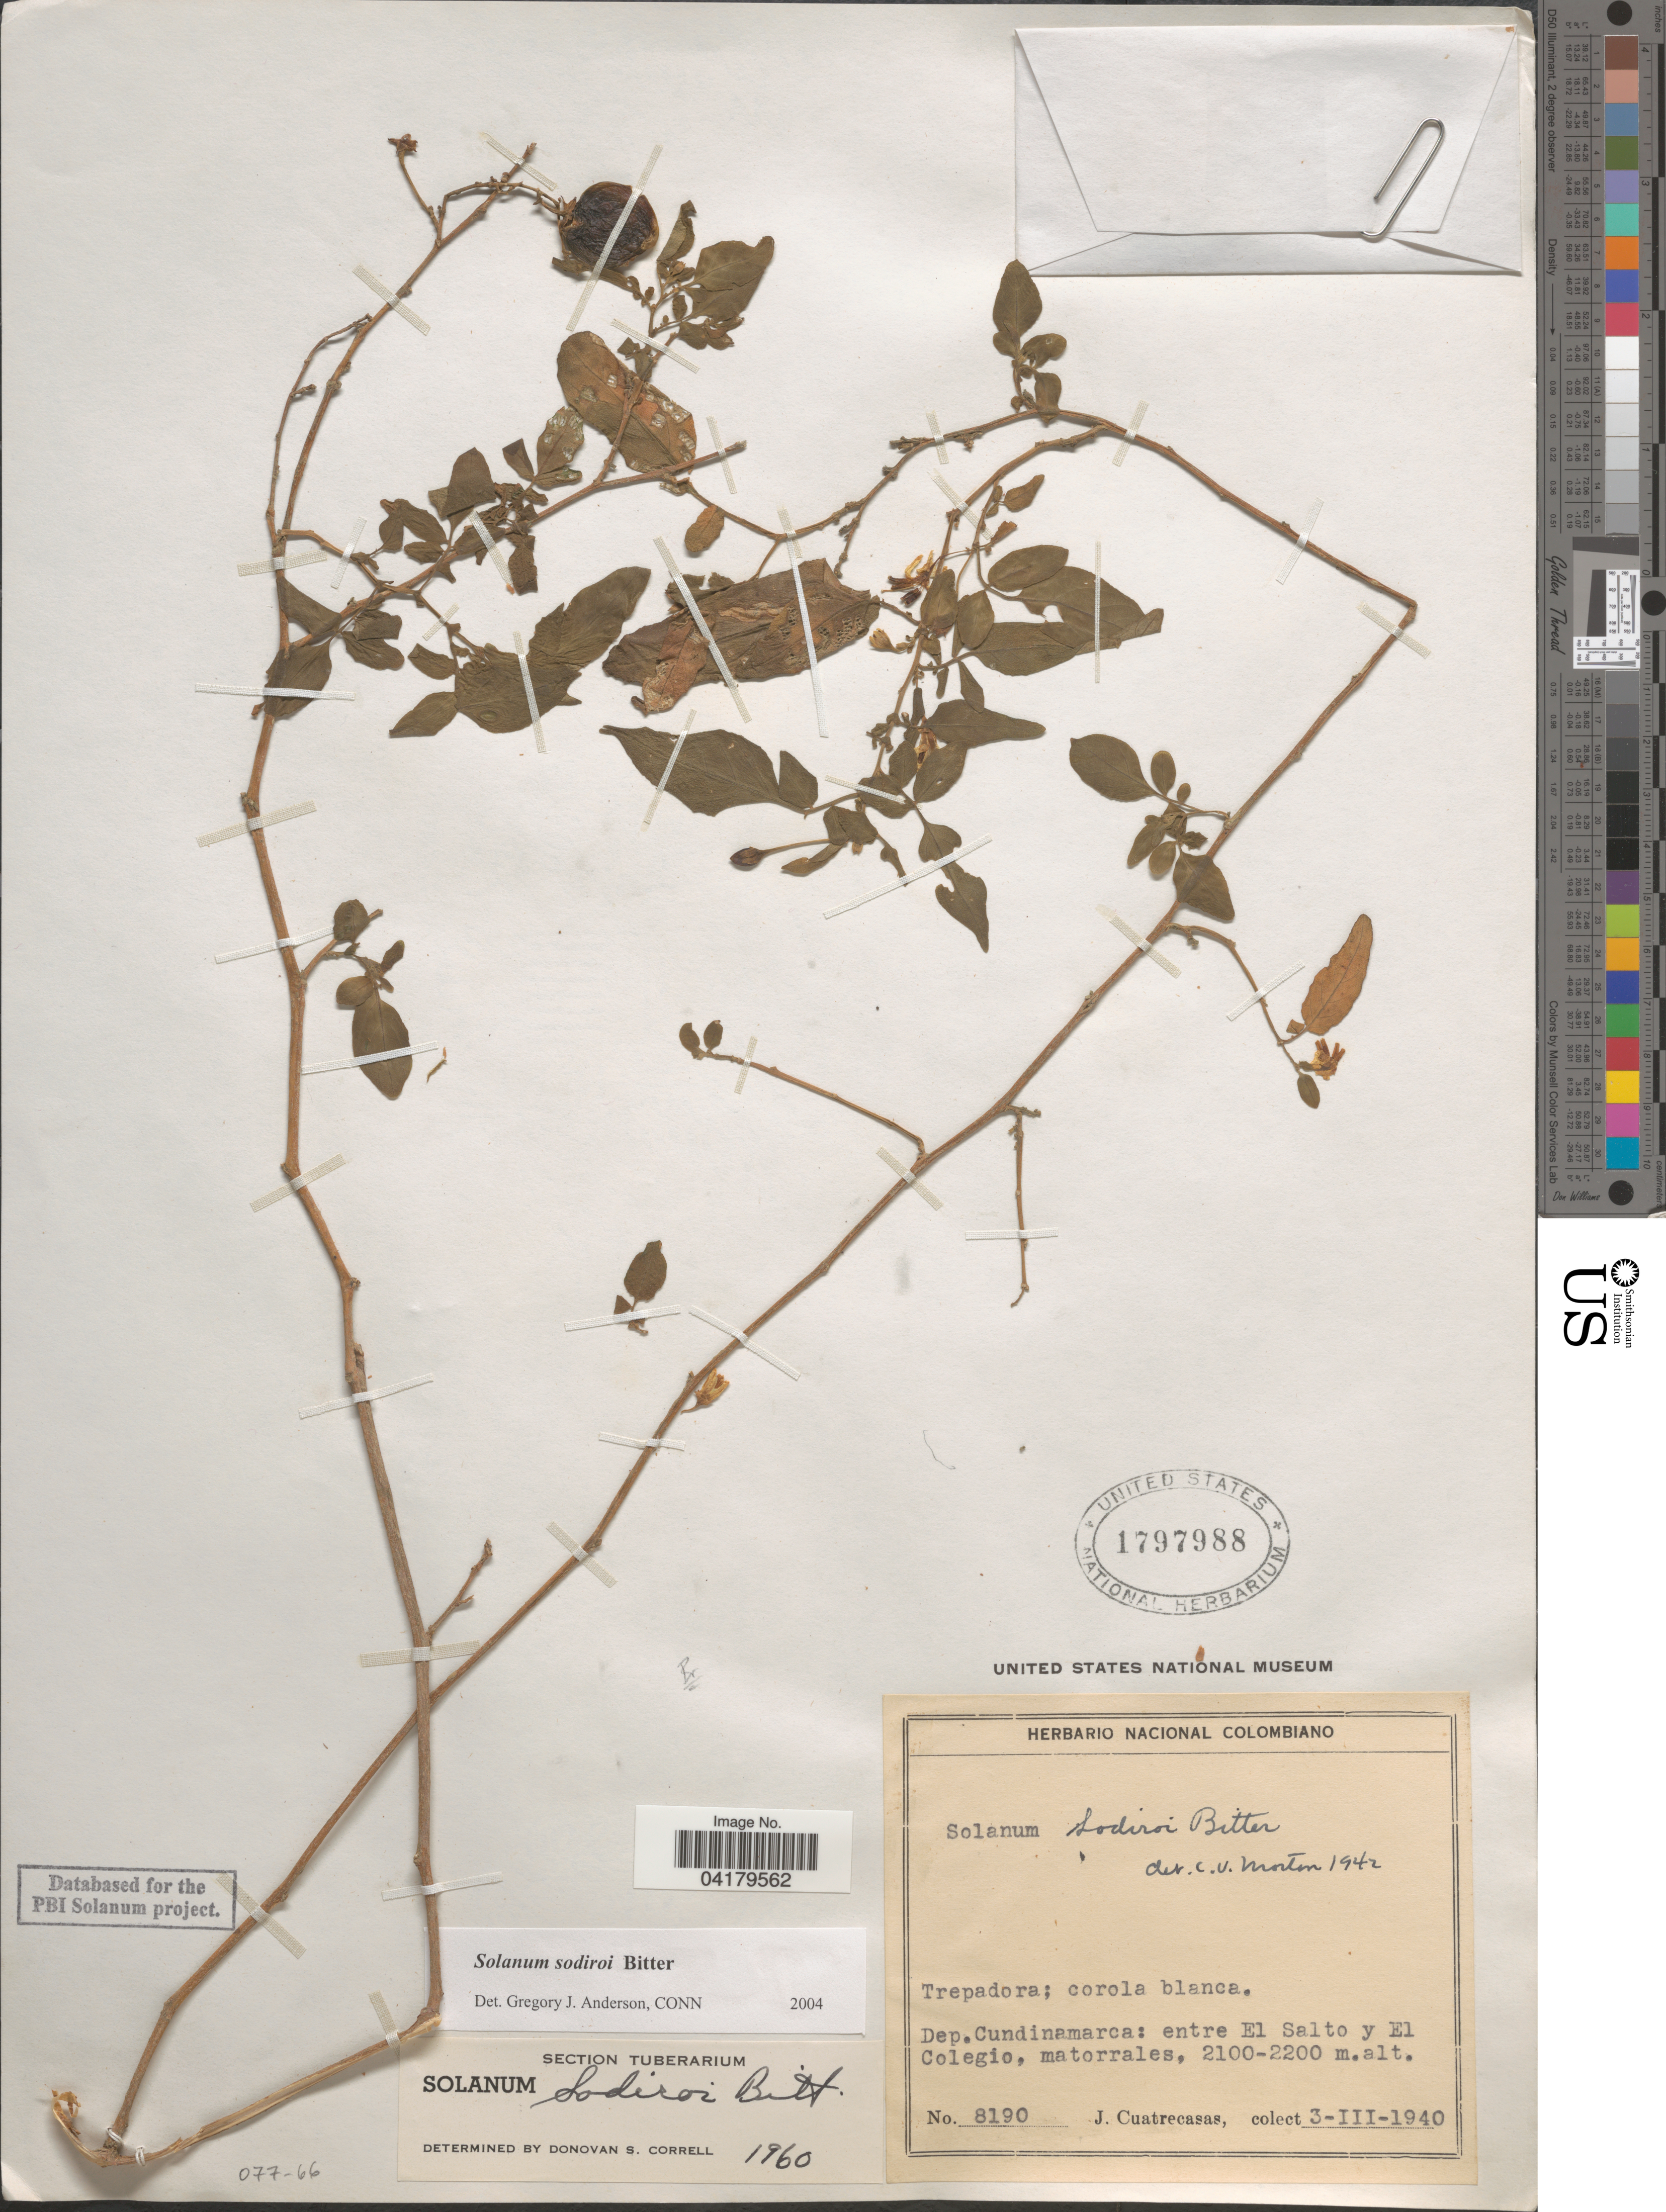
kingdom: Plantae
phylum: Tracheophyta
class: Magnoliopsida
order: Solanales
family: Solanaceae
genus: Solanum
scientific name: Solanum sodiroi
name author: Bitter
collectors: J. Cuatrecasas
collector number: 8190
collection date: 1940-03-03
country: Colombia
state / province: Cundinamarca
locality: Dep. Cundinamarca: entre El Salto y El Colegio, matorrales.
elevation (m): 2100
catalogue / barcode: US 1797988